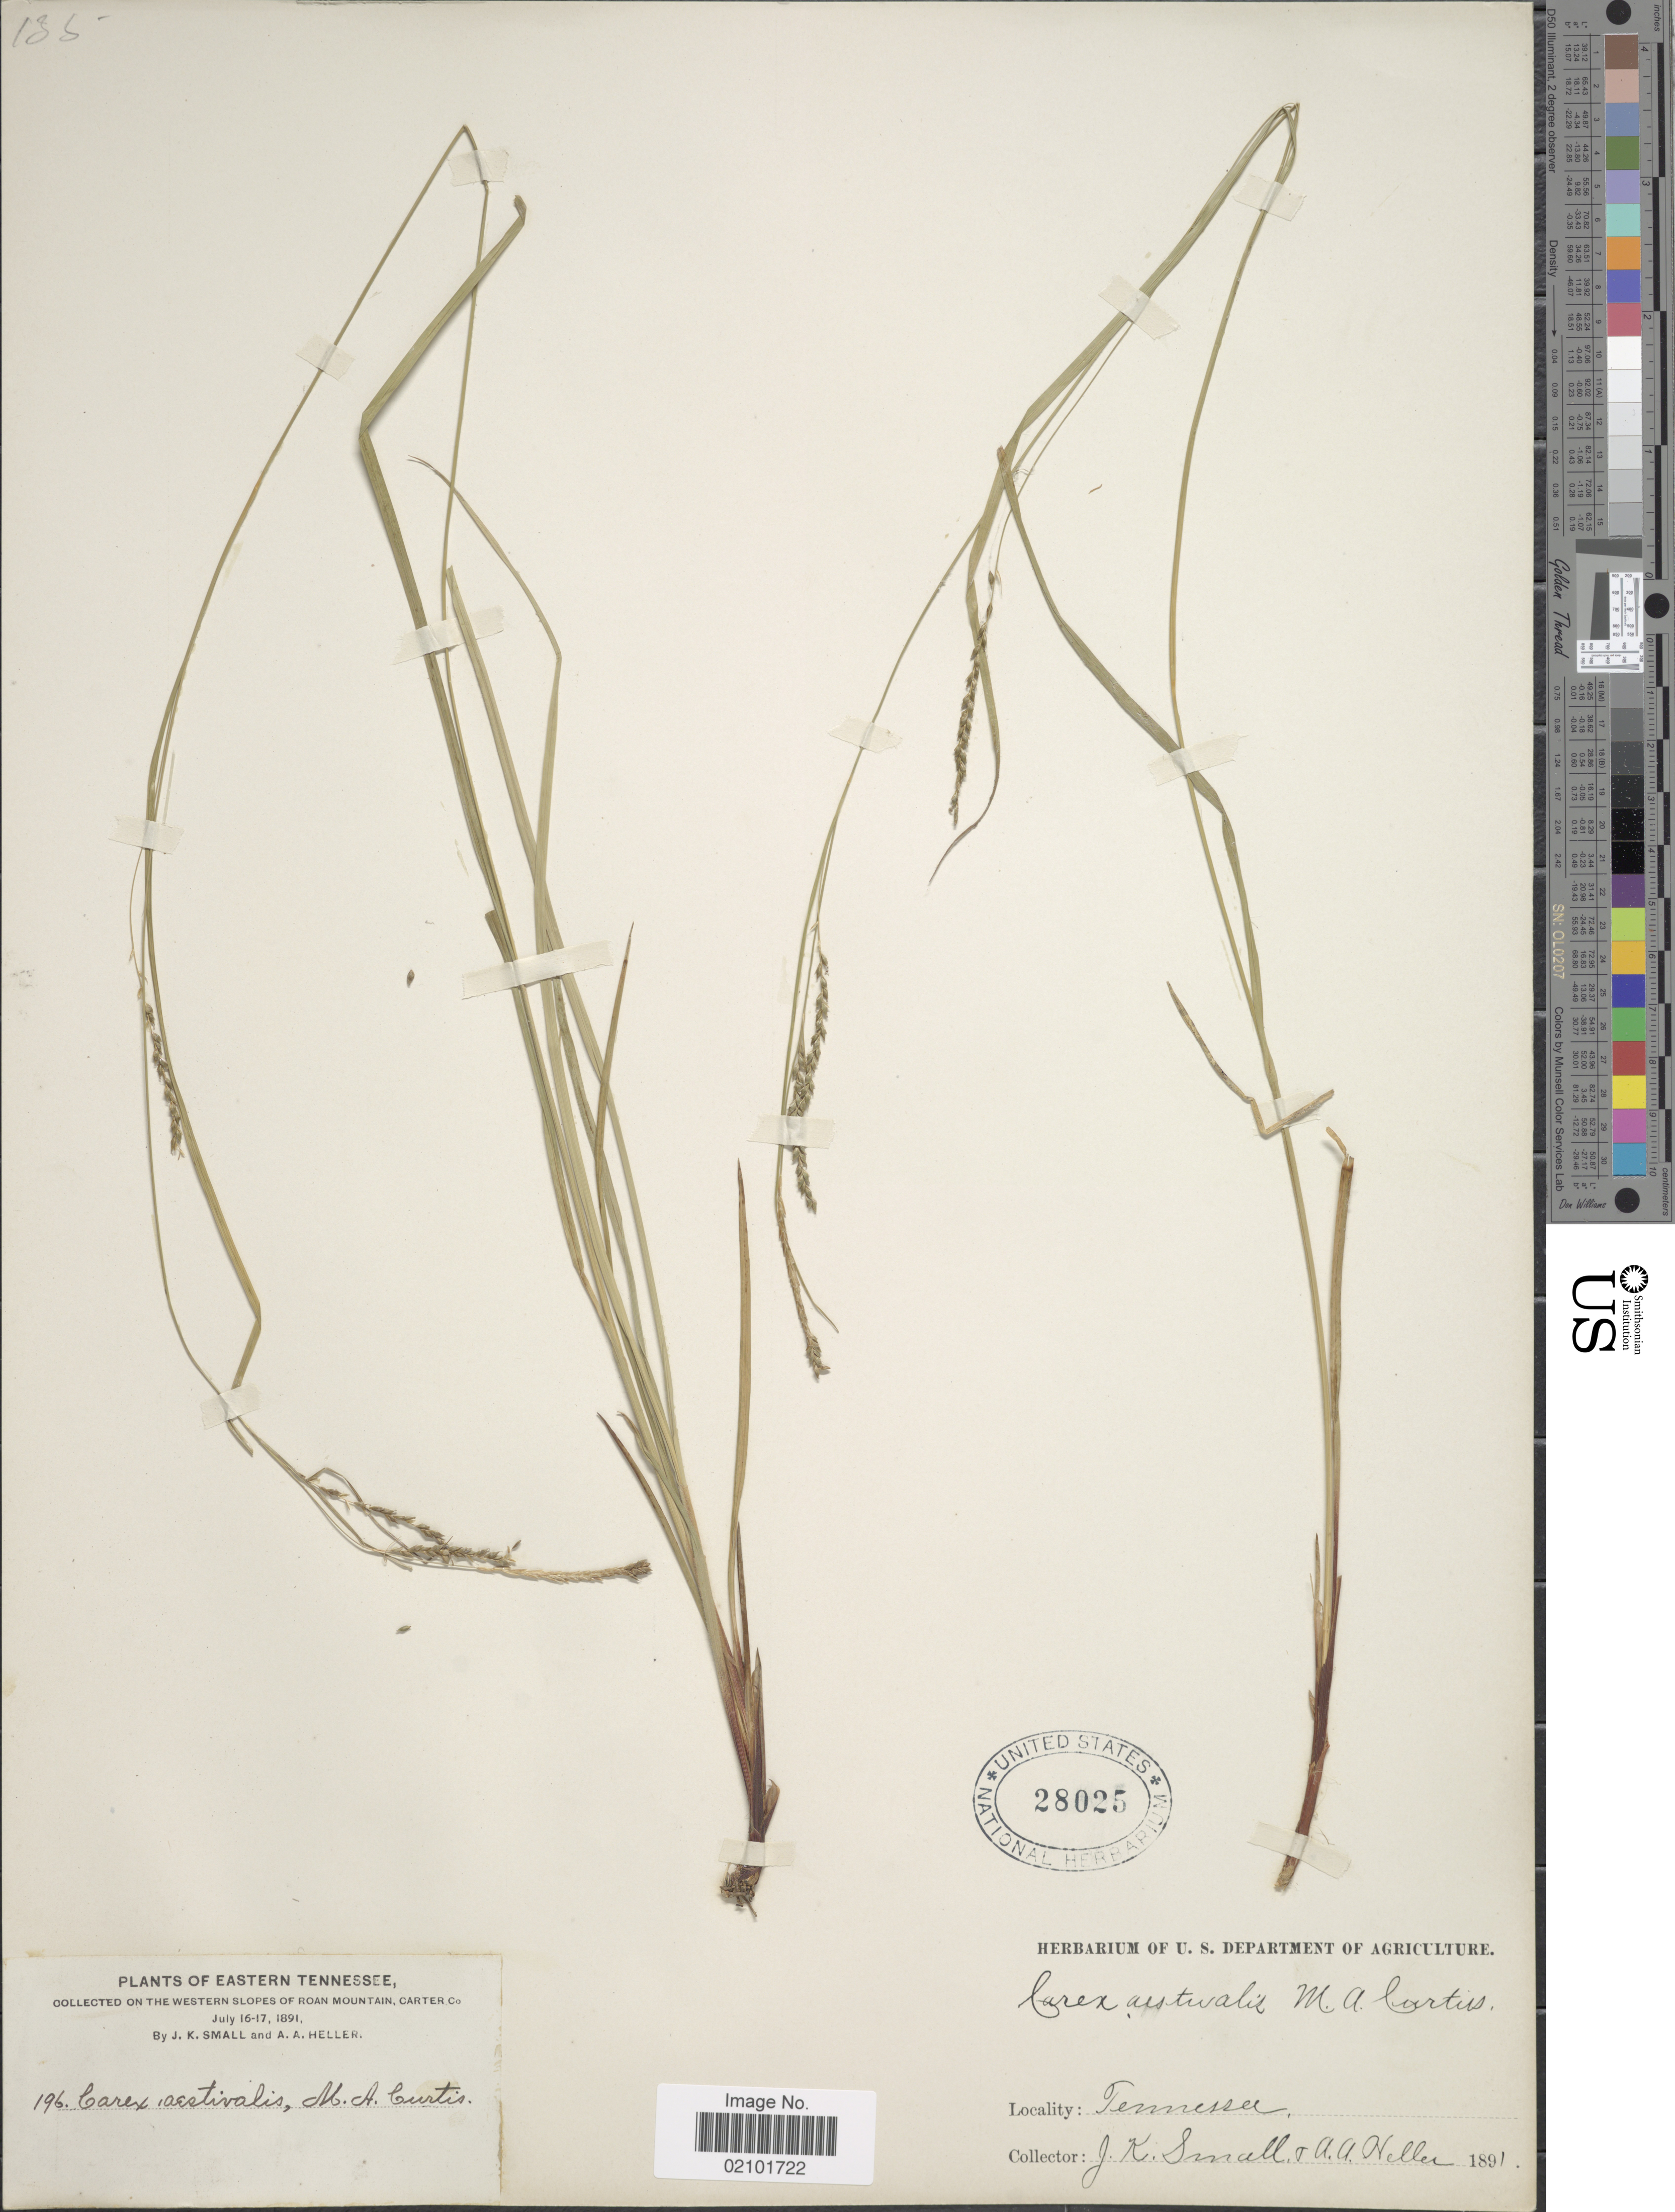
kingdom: Plantae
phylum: Tracheophyta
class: Liliopsida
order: Poales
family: Cyperaceae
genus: Carex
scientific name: Carex aestivalis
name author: M.A. Curtis ex A. Gray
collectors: J. K. Small & A. A. Heller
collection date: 1891-07-16/1891-07-17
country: United States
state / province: Tennessee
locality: Eastern Tennessee. Western slopes of Roan Mountain, Carter Co.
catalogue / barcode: US 28025